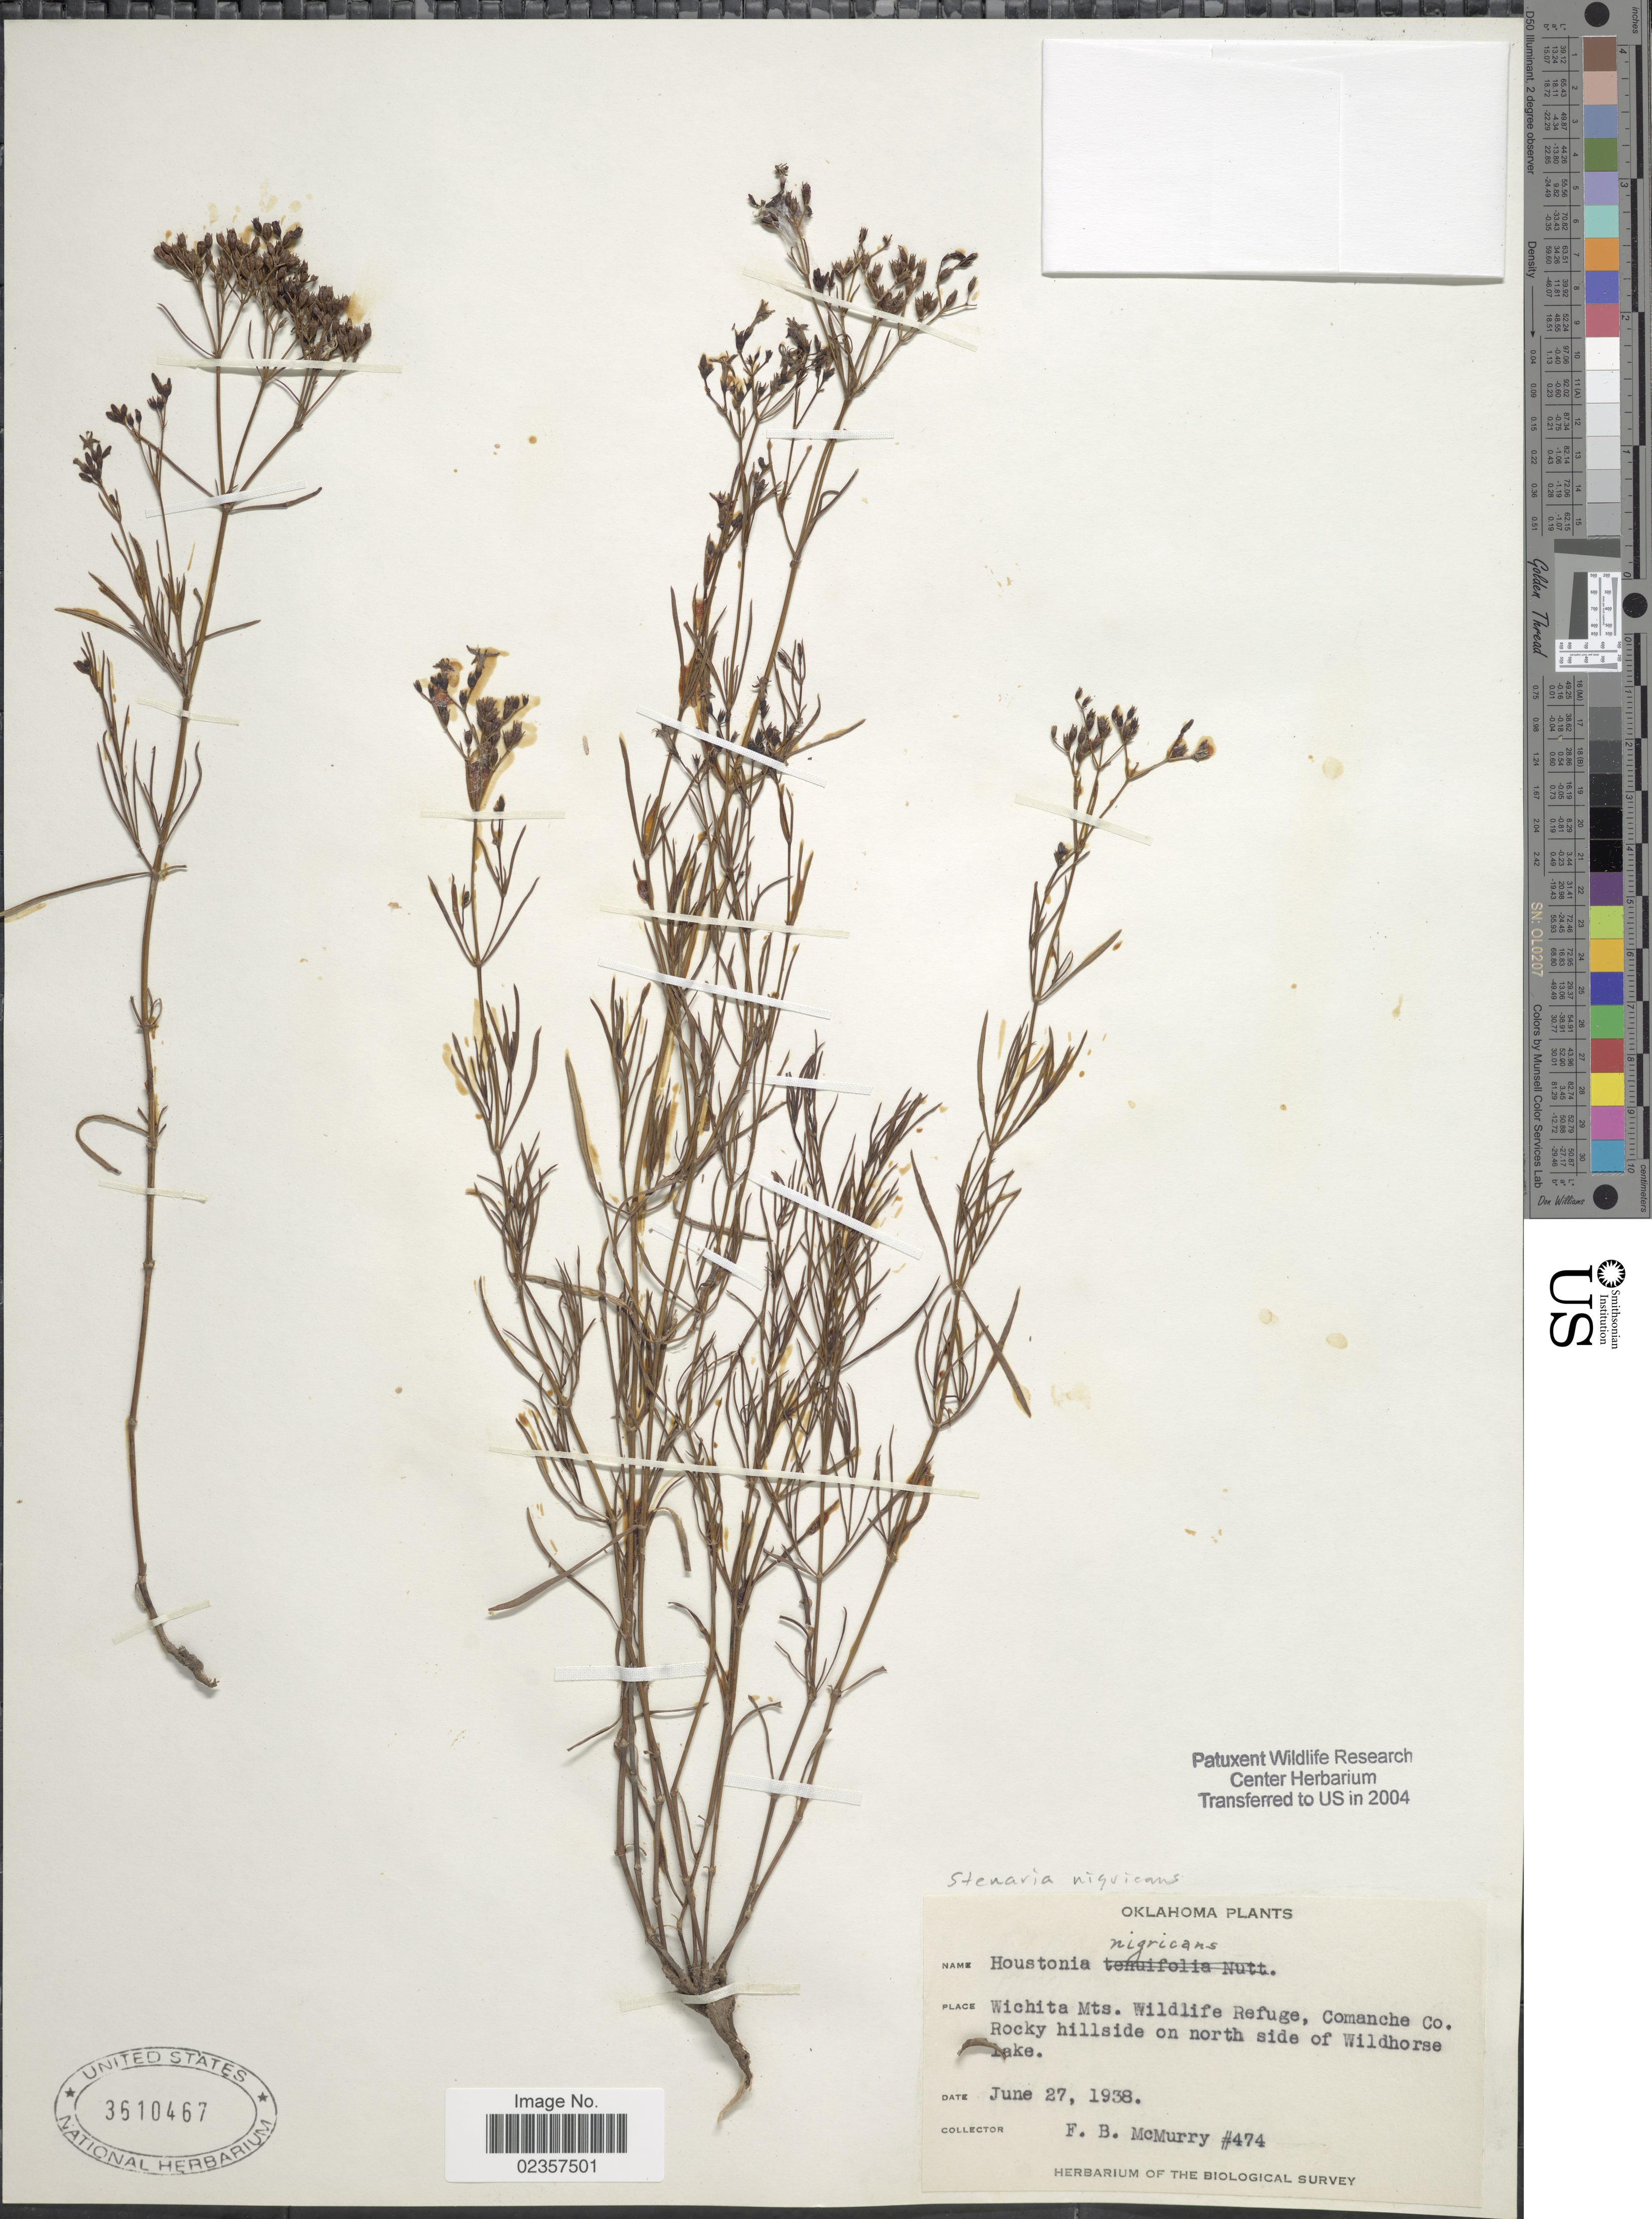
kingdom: Plantae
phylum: Tracheophyta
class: Magnoliopsida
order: Gentianales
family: Rubiaceae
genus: Houstonia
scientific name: Houstonia nigricans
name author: (Lam.) Fernald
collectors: F. B. McMurry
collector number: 474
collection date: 1938-06-27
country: United States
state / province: Oklahoma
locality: Wichita Mts. Wildlife Refuge, Comanche Co. north side of Wildhorse lake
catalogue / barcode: US 3610467